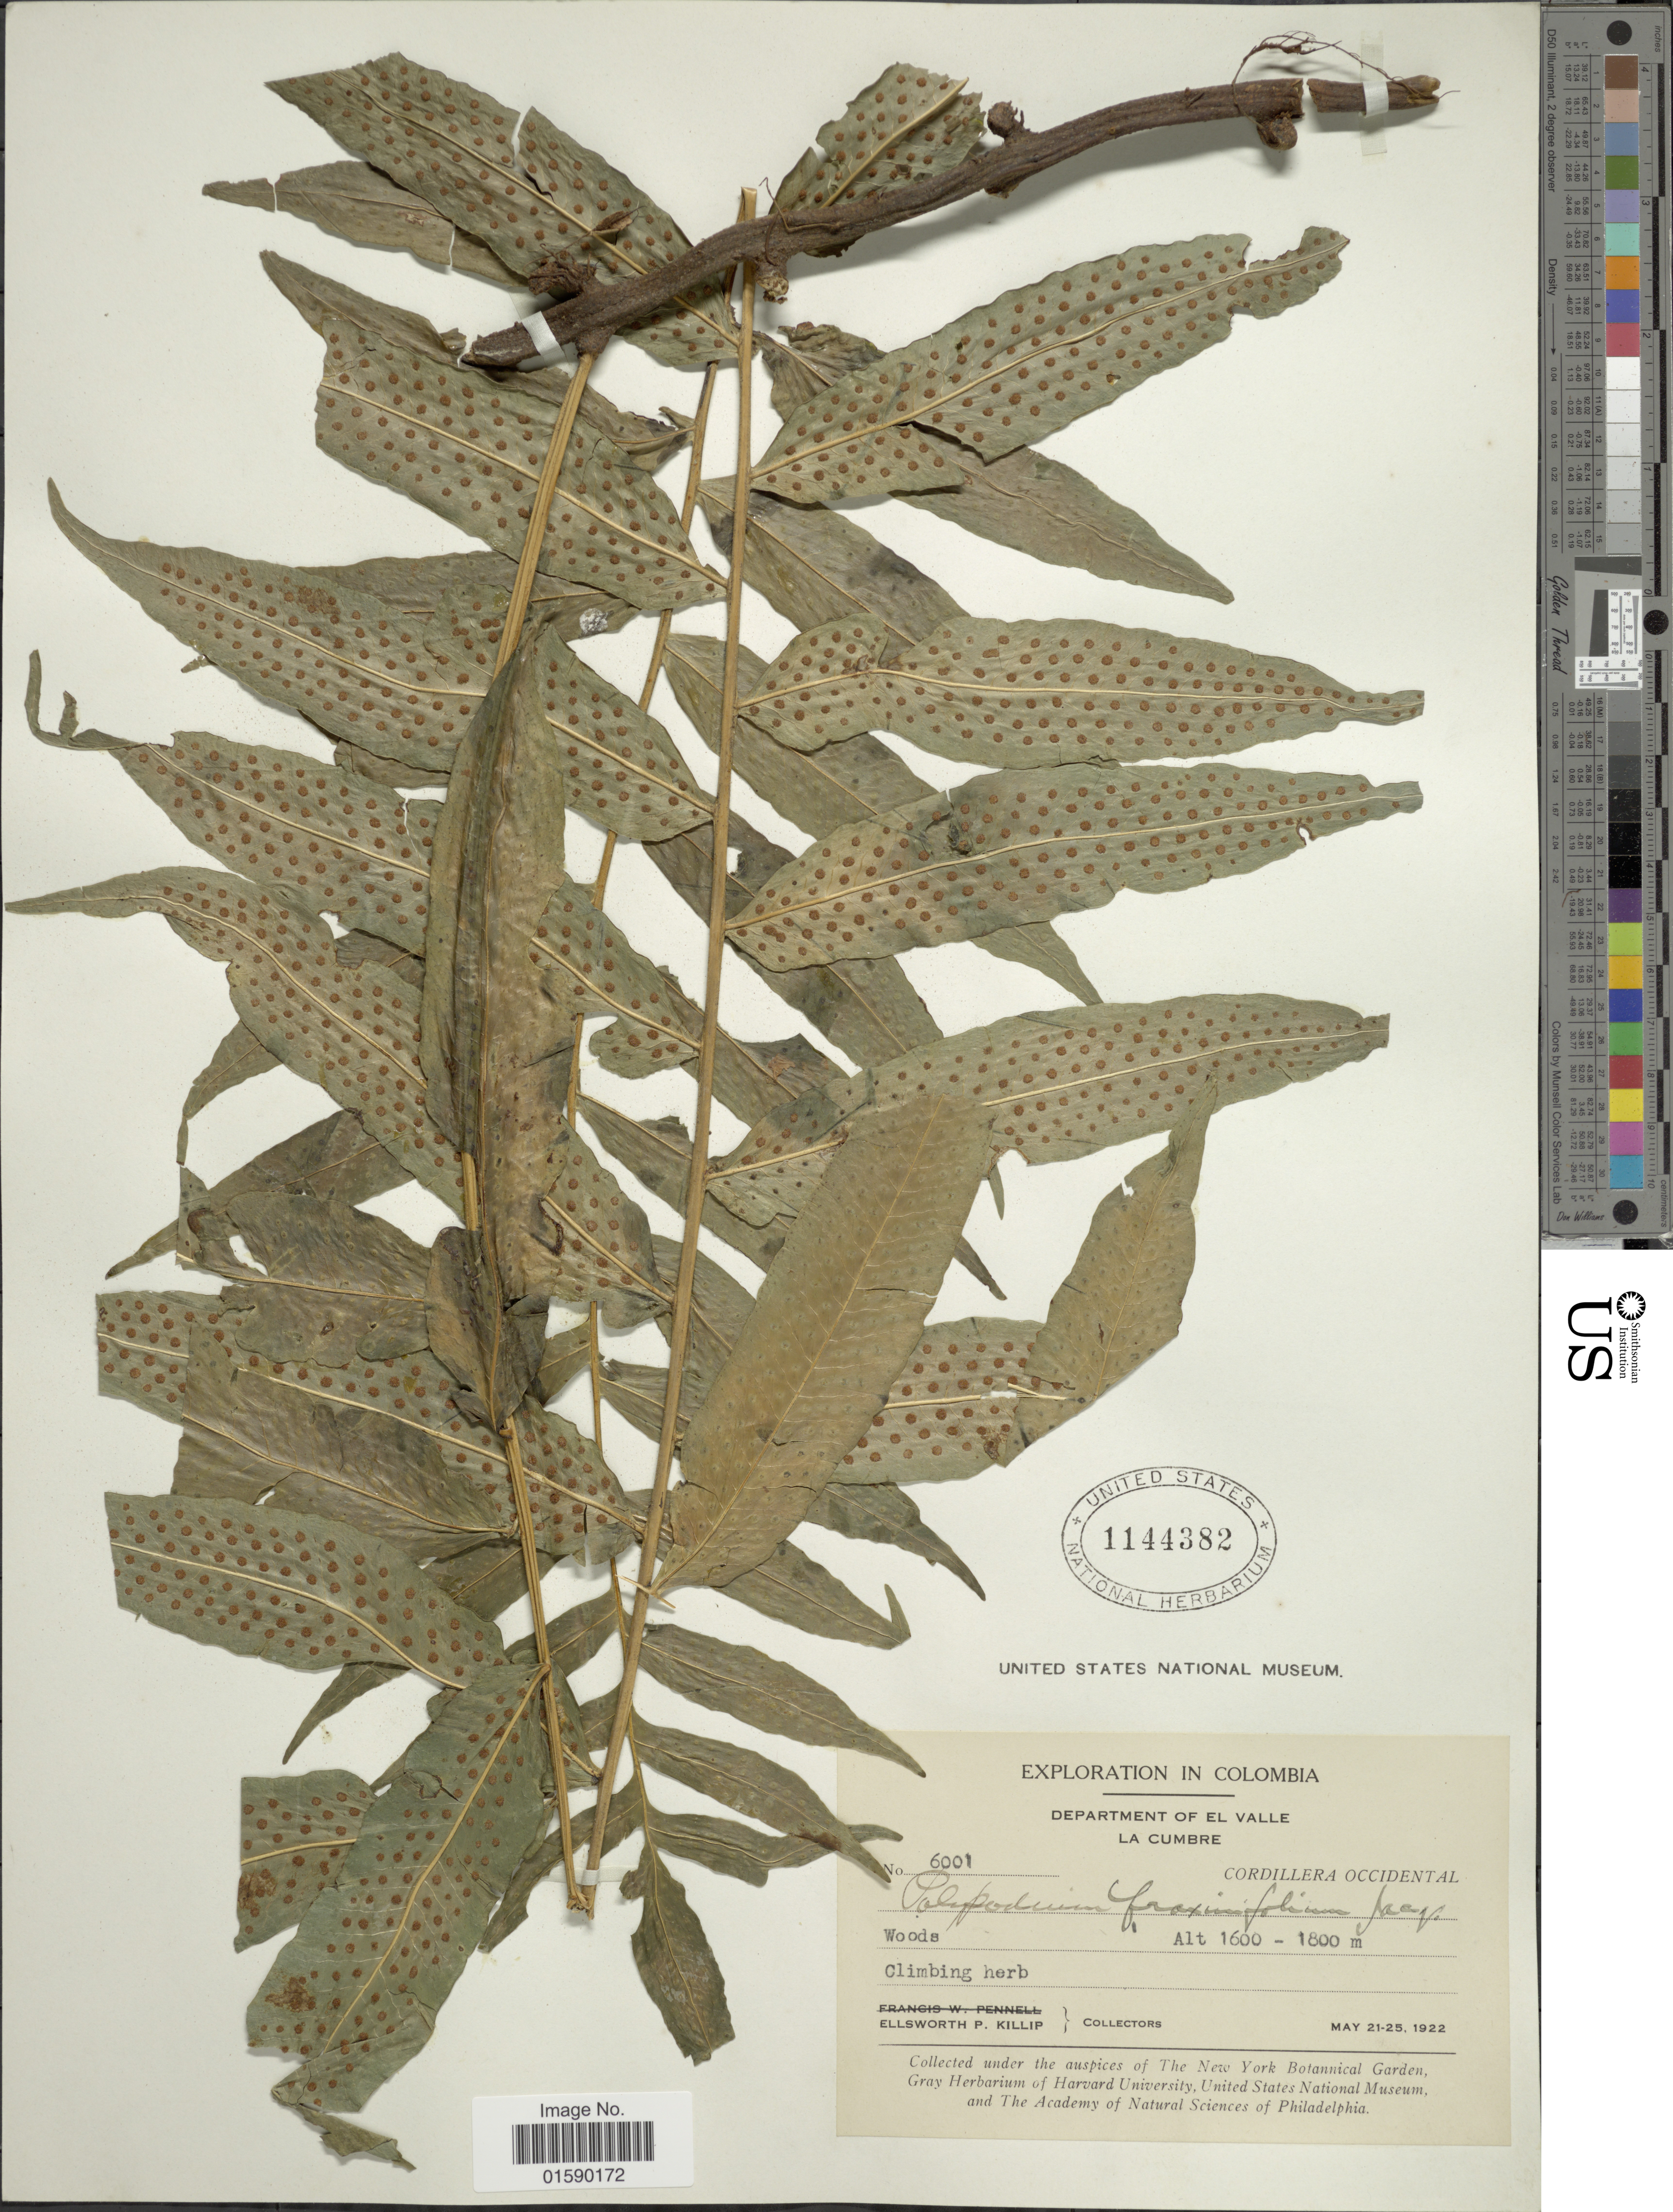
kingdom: Plantae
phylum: Tracheophyta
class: Polypodiopsida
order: Polypodiales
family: Polypodiaceae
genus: Aglaomorpha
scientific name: Aglaomorpha heraclea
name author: (Kunze) Copel.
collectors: E. P. Killip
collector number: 6001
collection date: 1922-05-21/1922-05-25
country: Colombia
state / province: Valle del Cauca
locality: Department of El Valle, La Cumbre. Cordillera Oriental.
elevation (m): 1600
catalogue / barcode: US 1144382